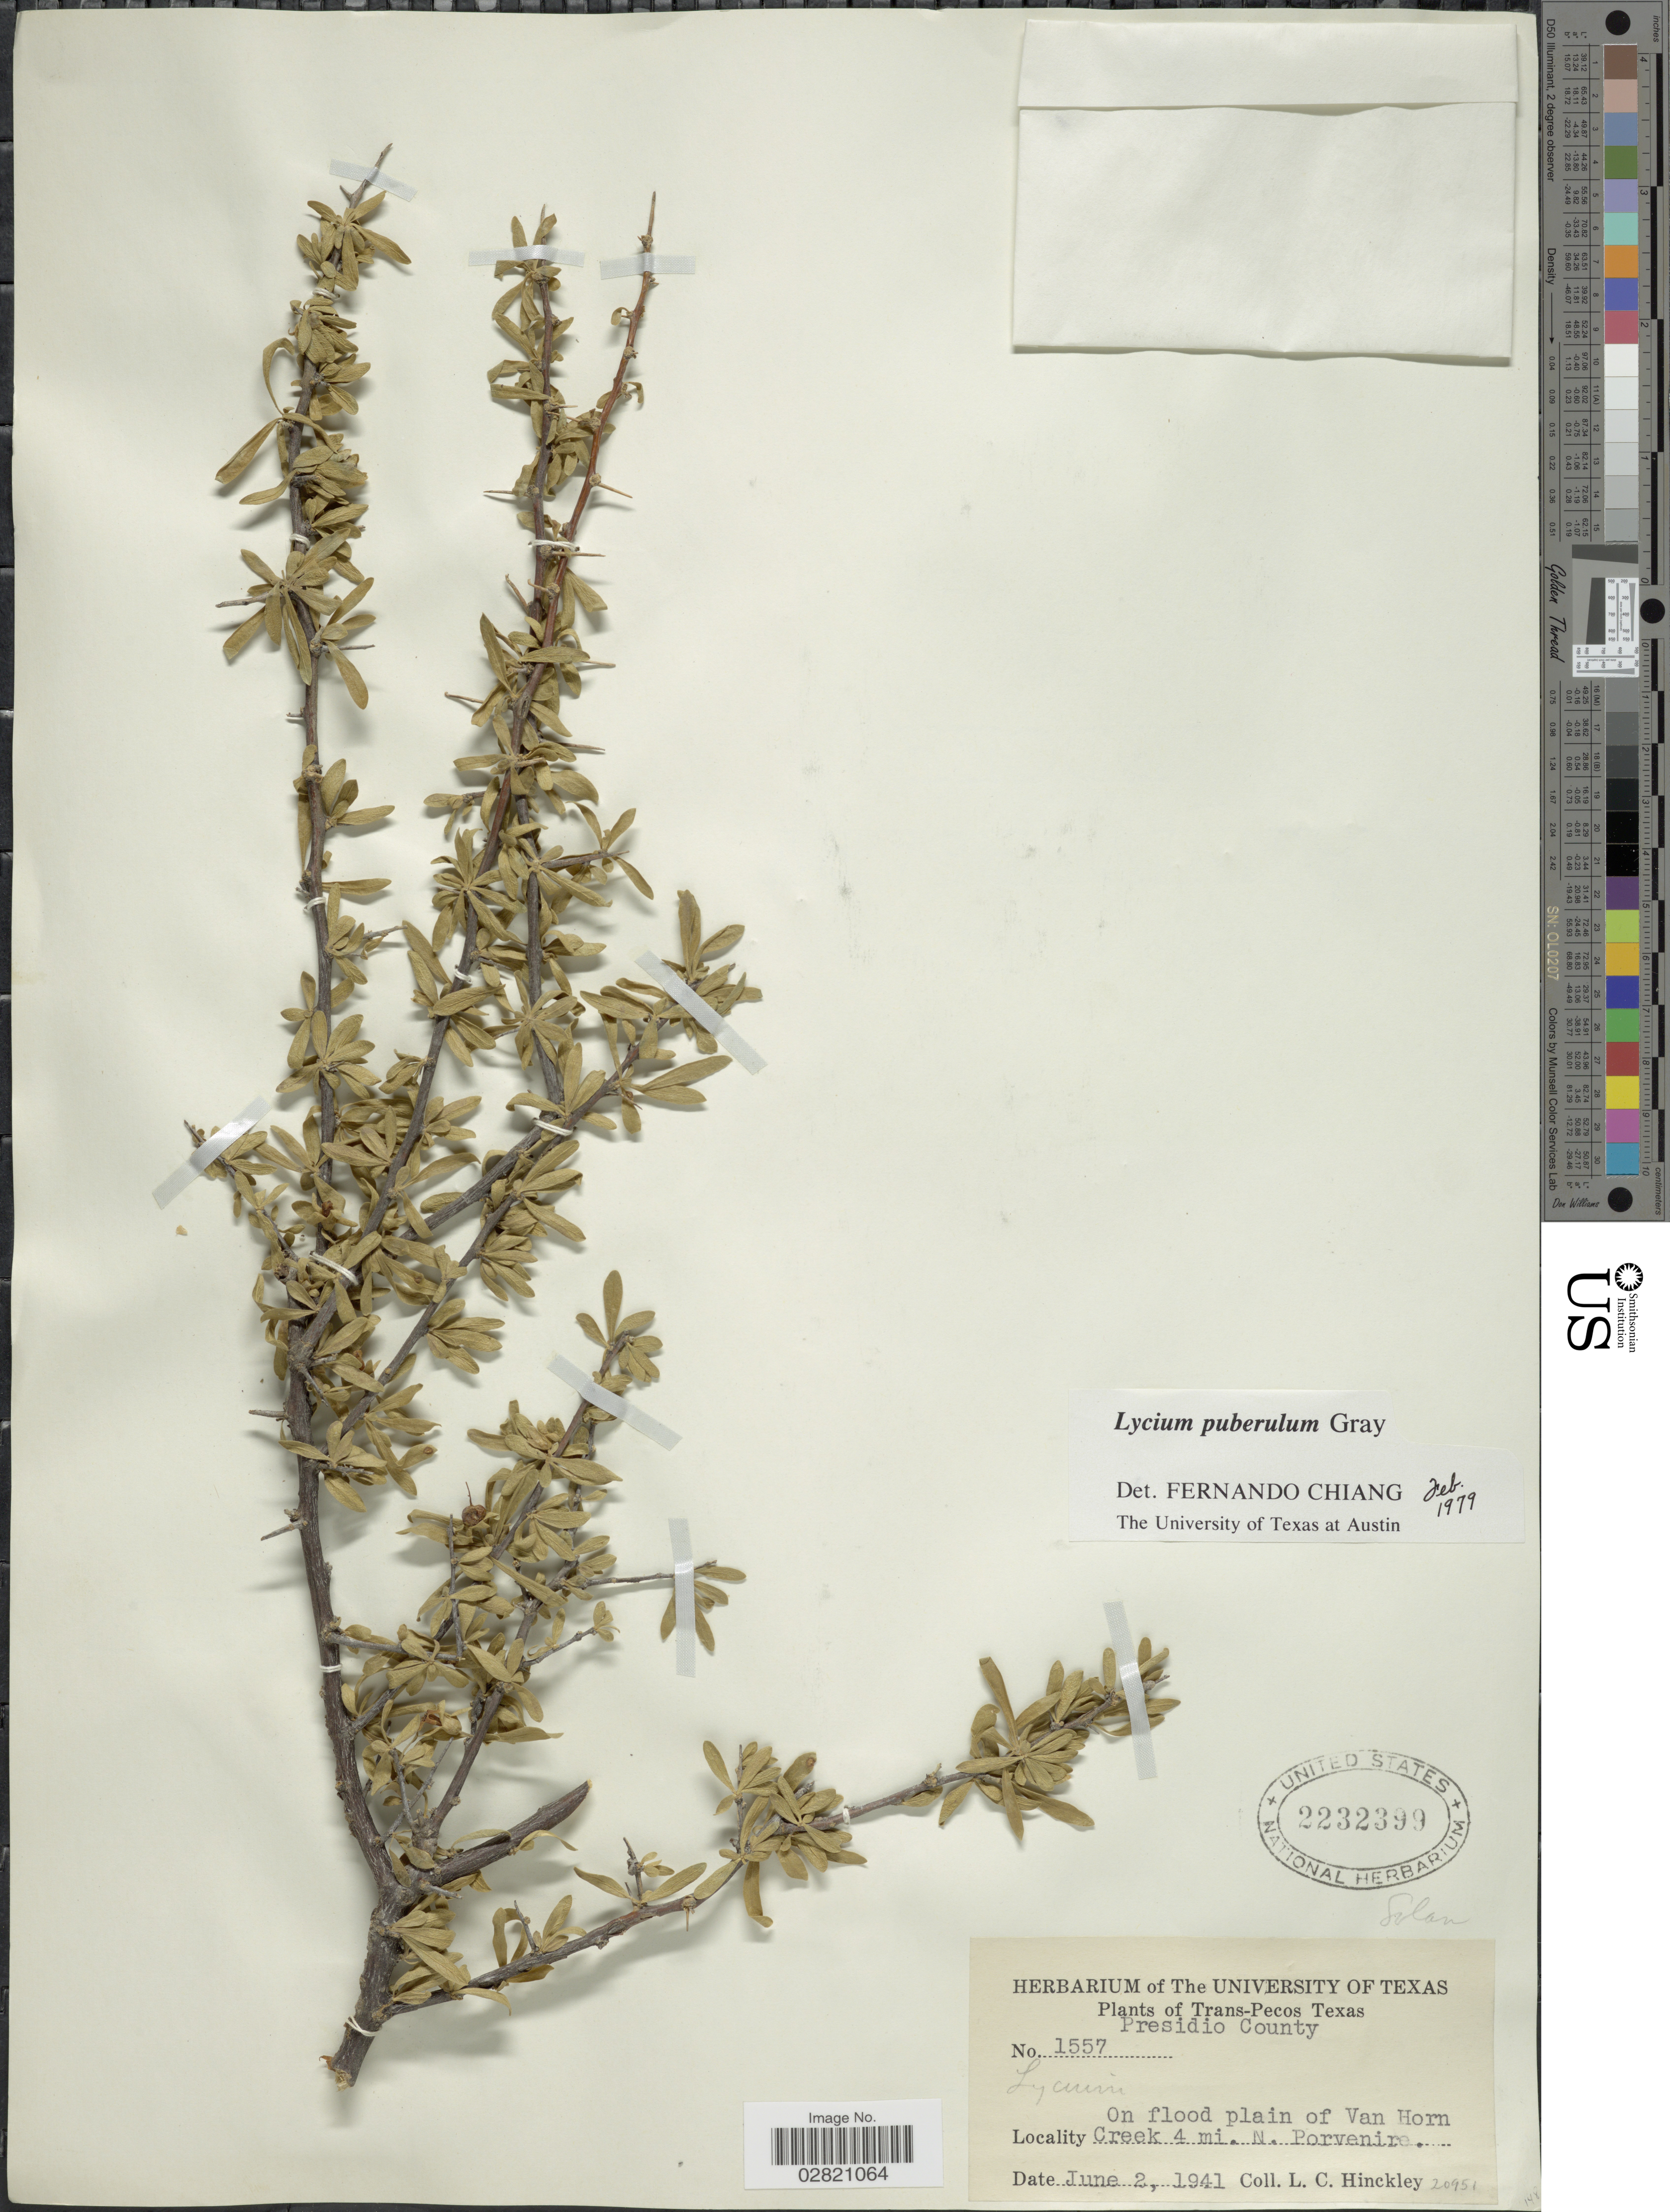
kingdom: Plantae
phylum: Tracheophyta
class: Magnoliopsida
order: Solanales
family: Solanaceae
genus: Lycium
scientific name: Lycium puberulum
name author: A. Gray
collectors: L. Hinckley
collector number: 1557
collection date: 1941-06-02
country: United States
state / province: Texas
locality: Trans-Pecos Texas. Presidio County. On flood plain of Van Horn Creek 4 mi. N. Porvenire.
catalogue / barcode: US 2232399